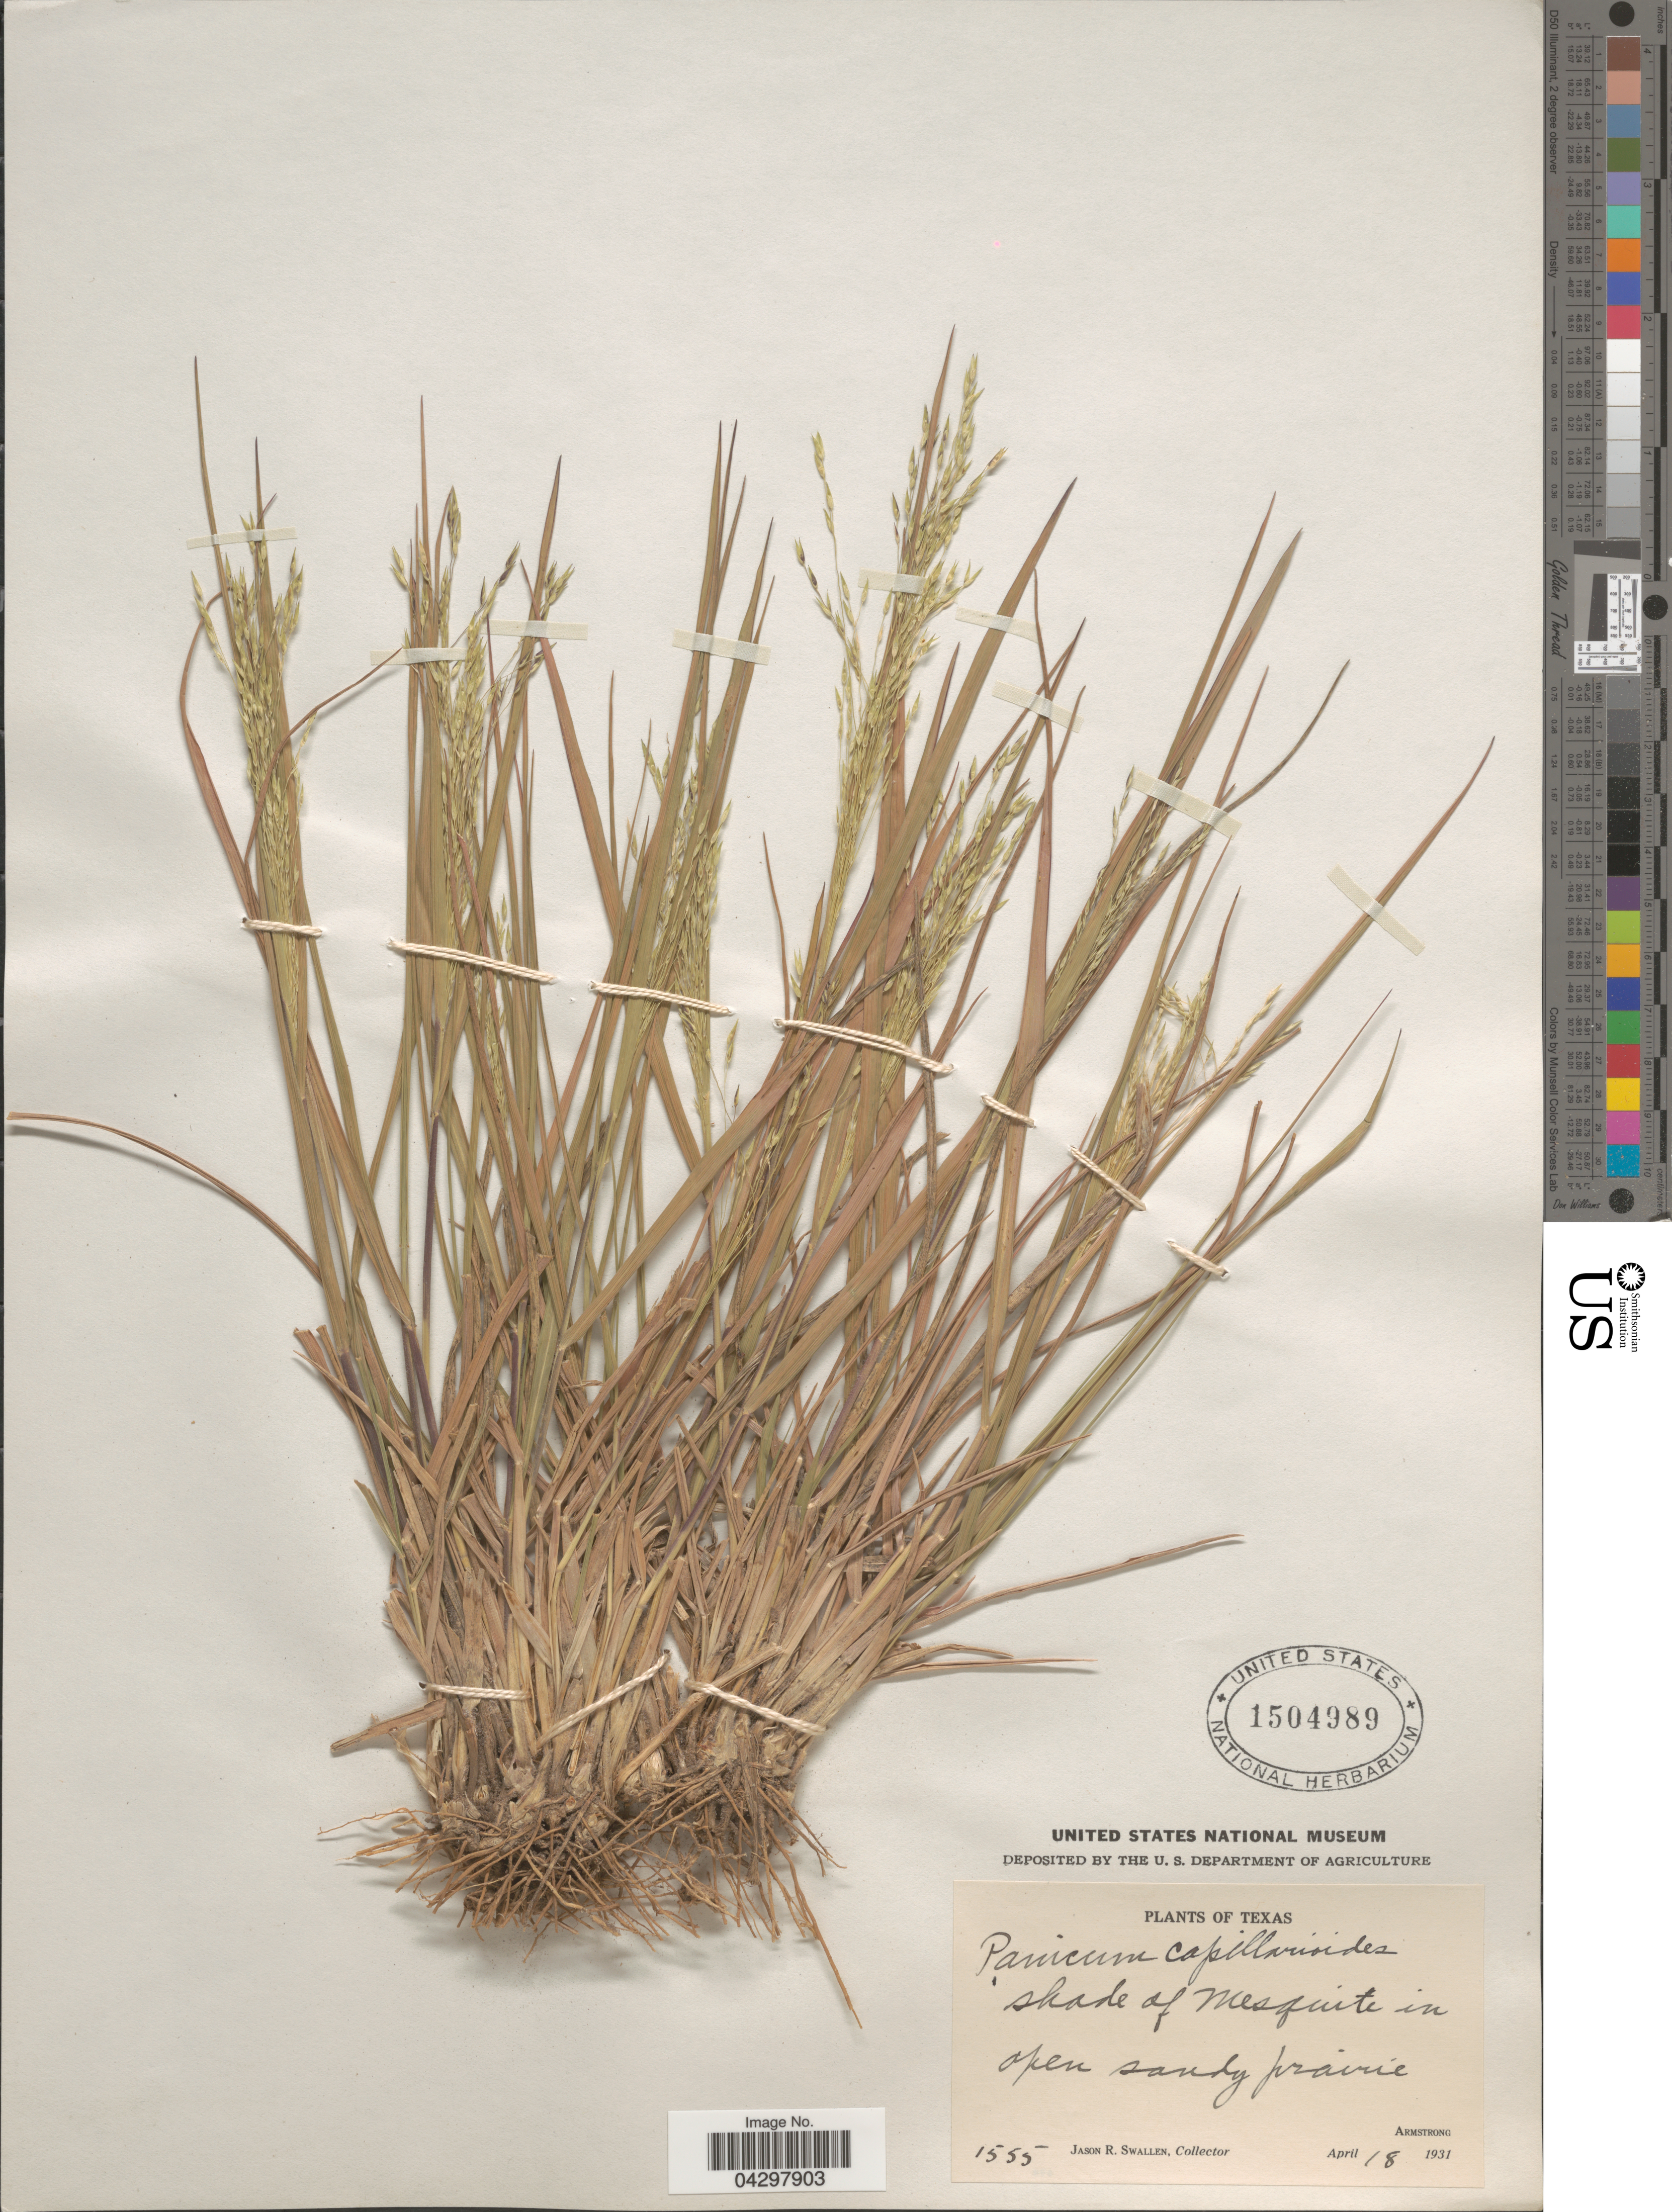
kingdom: Plantae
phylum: Tracheophyta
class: Liliopsida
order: Poales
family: Poaceae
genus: Panicum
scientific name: Panicum capillarioides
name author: Vasey in J.M. Coult.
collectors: J. R. Swallen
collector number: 1555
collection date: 1931-04-18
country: United States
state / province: Texas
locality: Shade of Mesquite in open sandy prairie. Armstorng.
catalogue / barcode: US 1504989